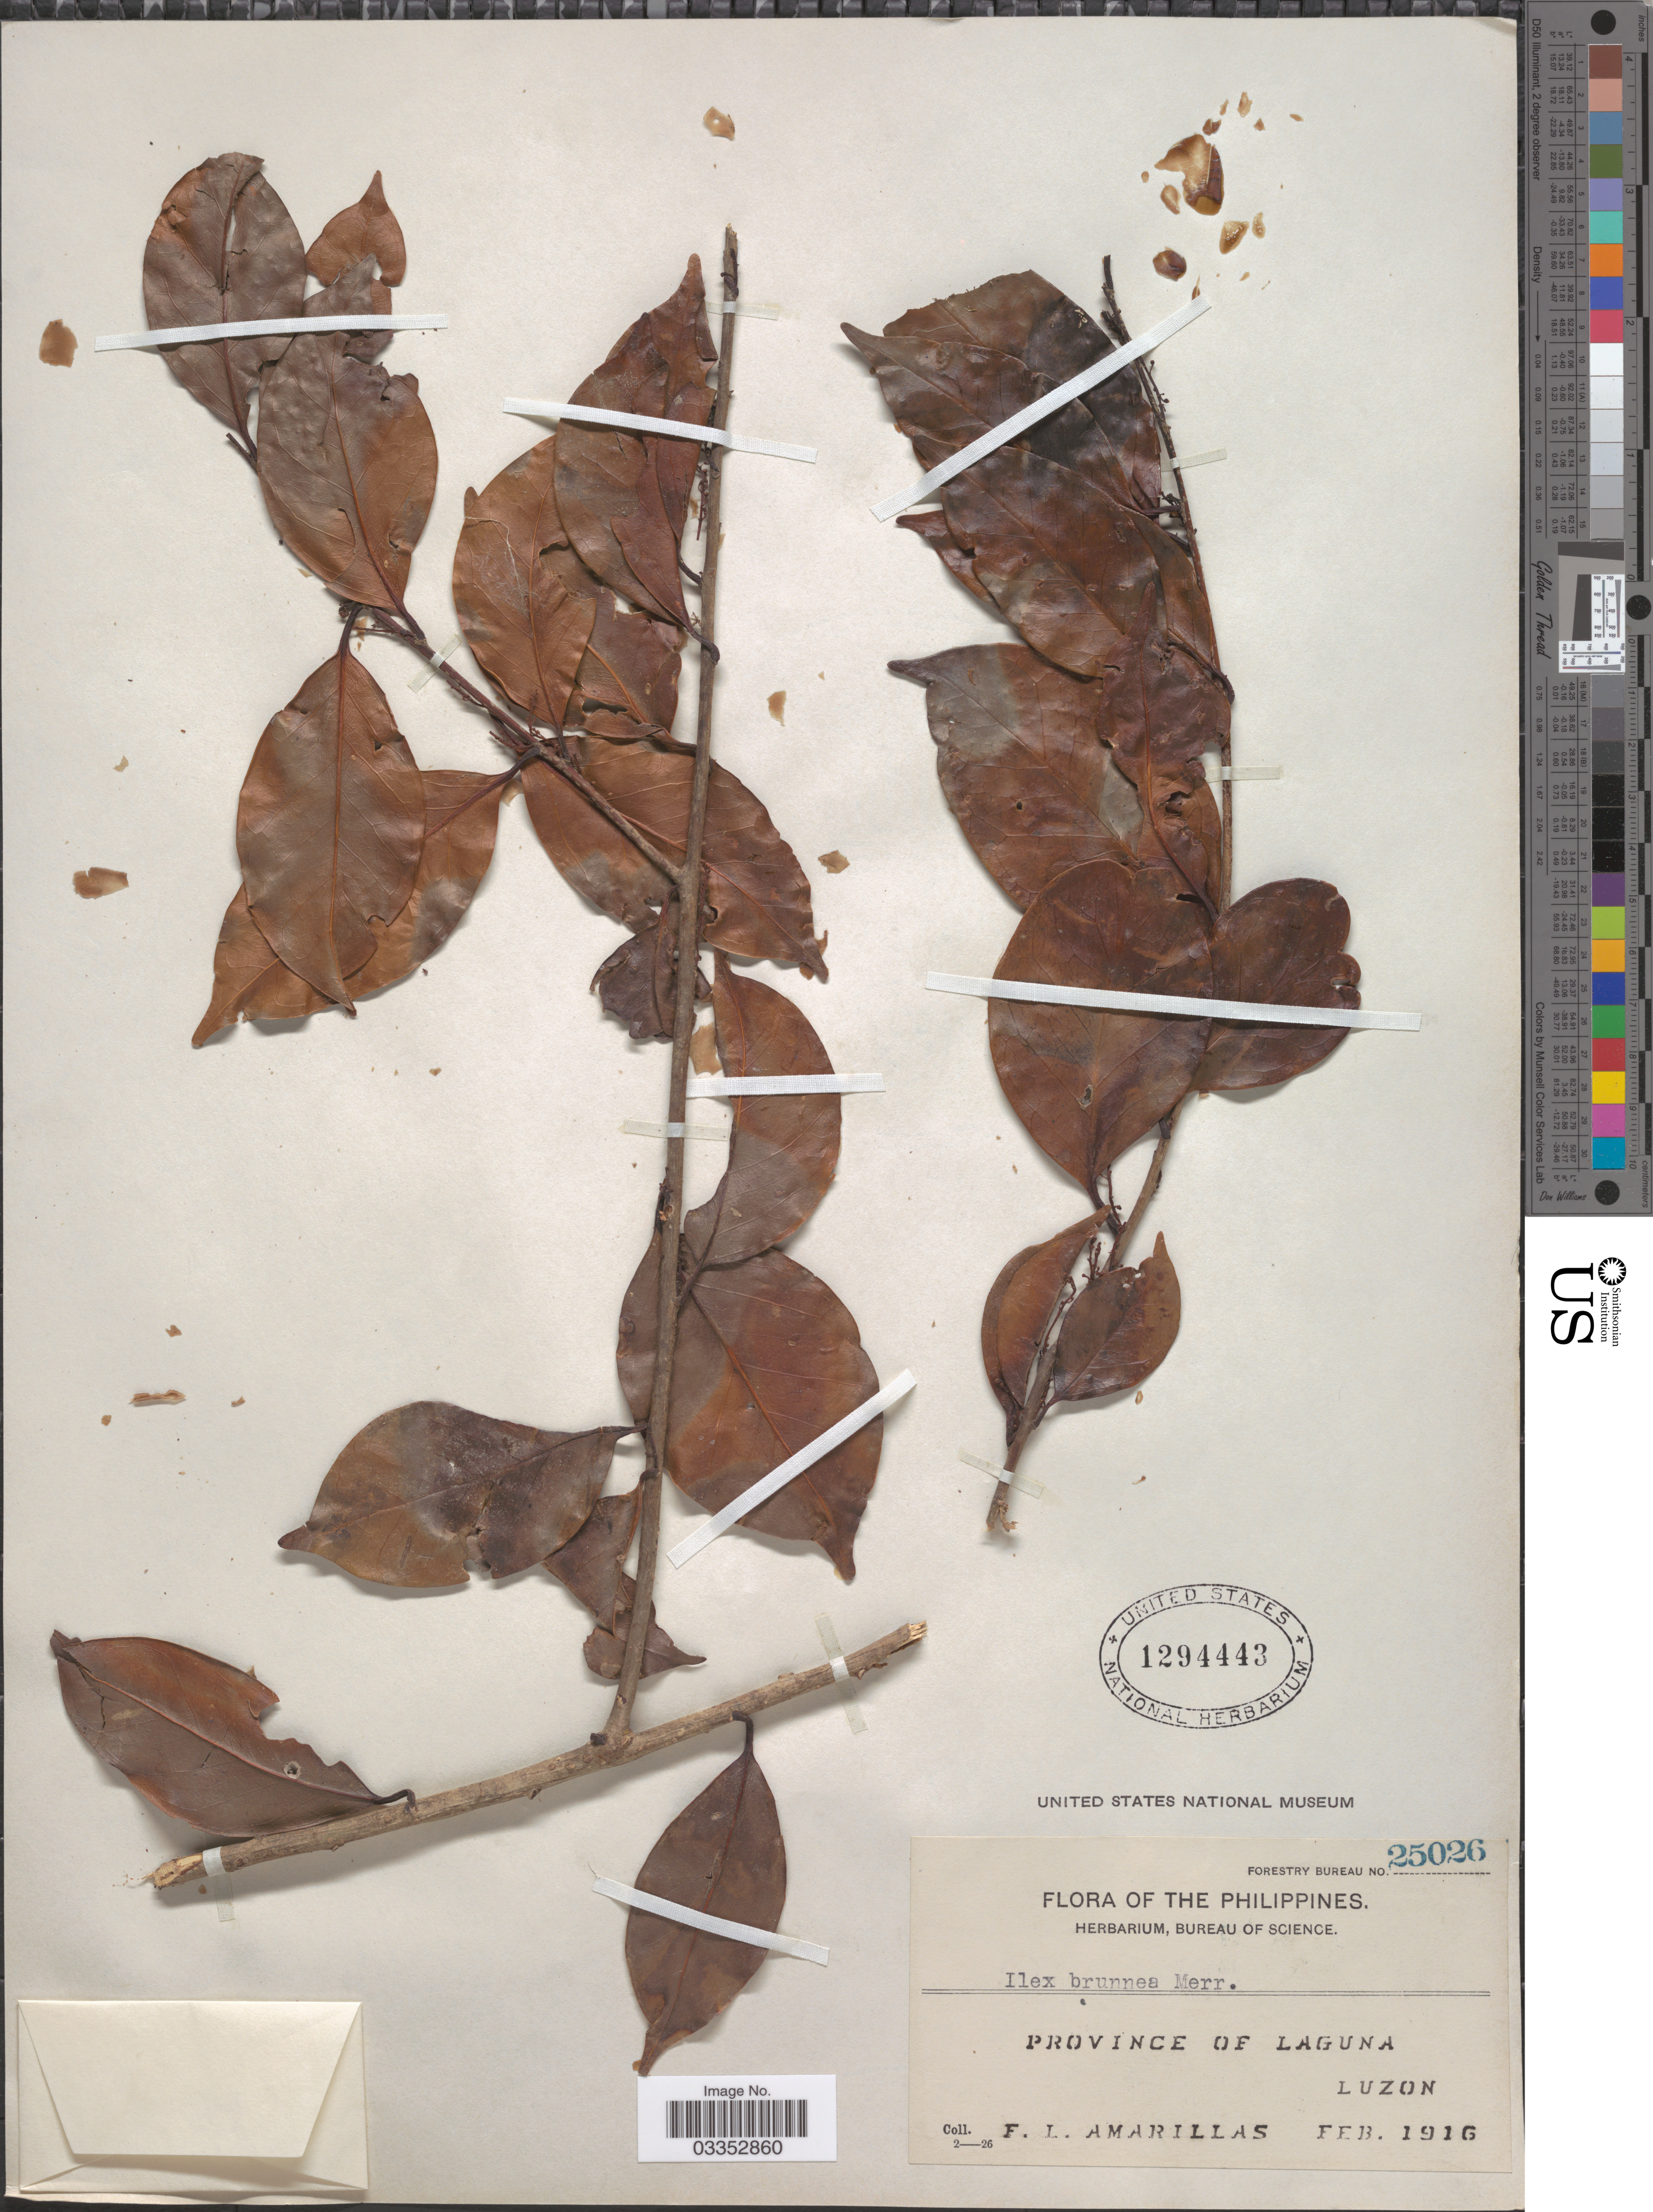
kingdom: Plantae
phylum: Tracheophyta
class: Magnoliopsida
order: Aquifoliales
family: Aquifoliaceae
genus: Ilex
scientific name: Ilex brunnea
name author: Merr.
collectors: F. Amarillas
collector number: Forestry Bureau 25026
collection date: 1916-02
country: Philippines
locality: Province of Laguna, Luzon.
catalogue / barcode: US 1294443